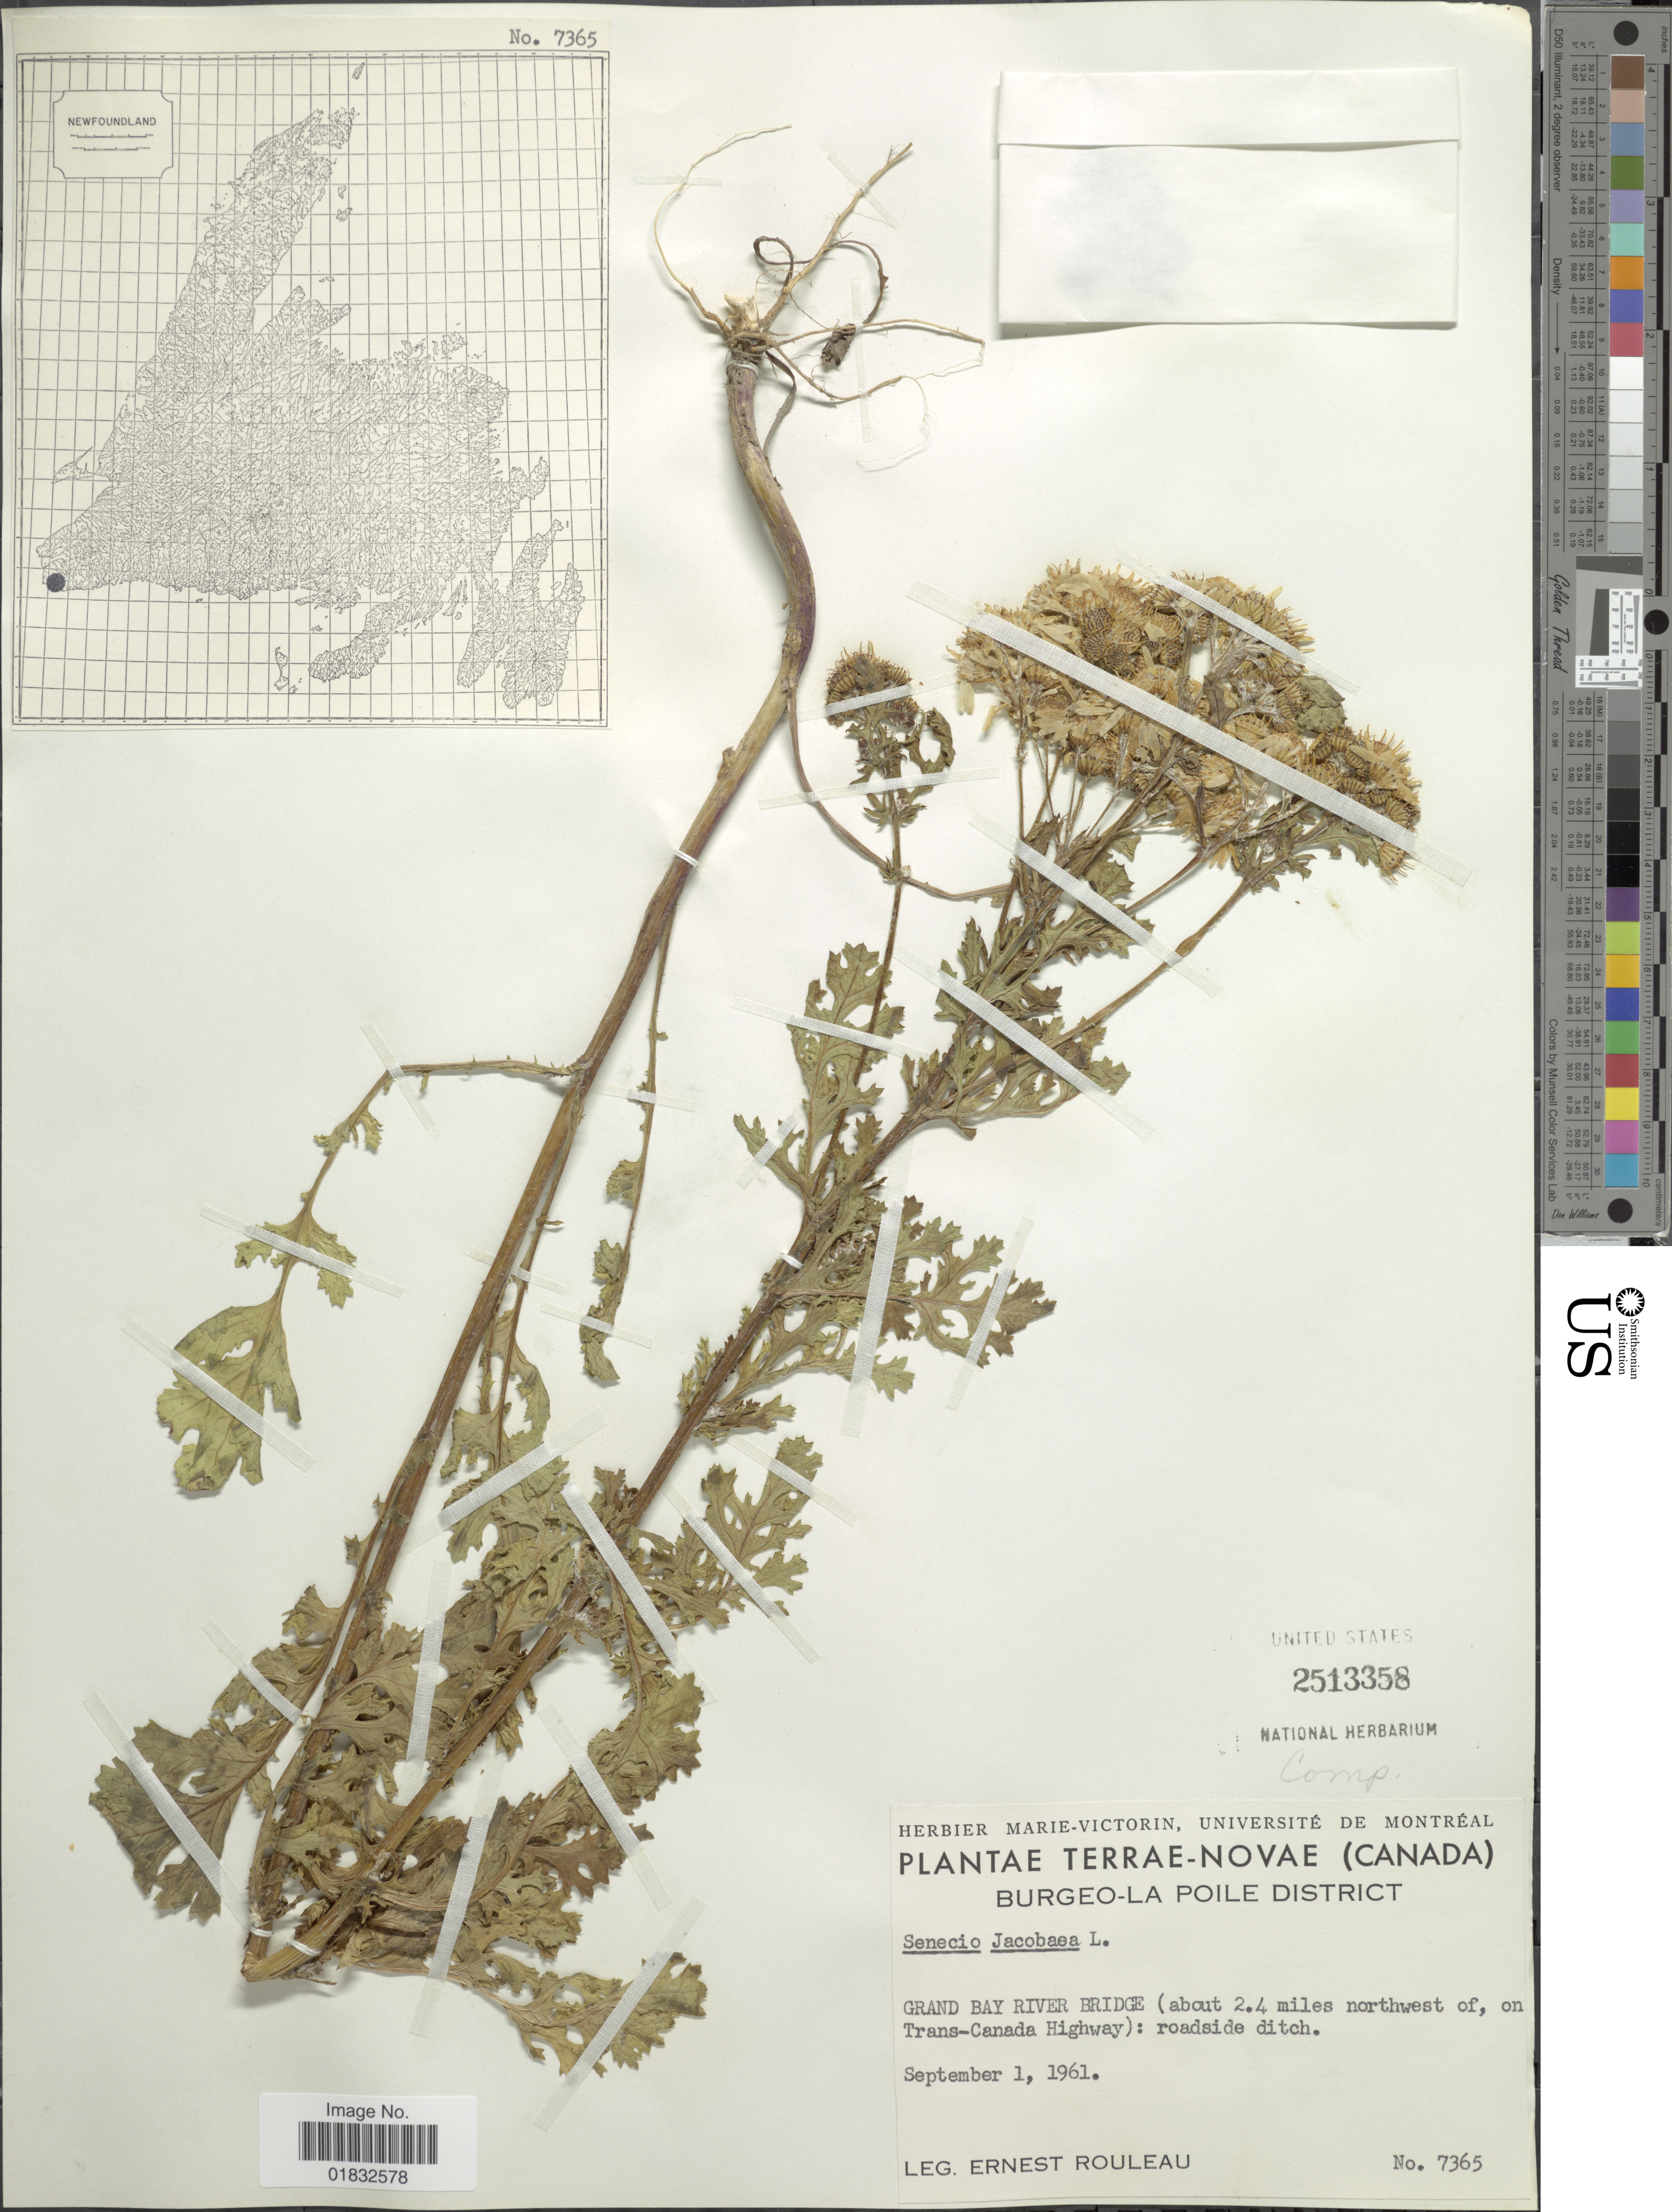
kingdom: Plantae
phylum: Tracheophyta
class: Magnoliopsida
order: Asterales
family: Asteraceae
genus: Jacobaea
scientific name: Jacobaea vulgaris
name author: Gaertn.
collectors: E. Rouleau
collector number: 7365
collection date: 1961-09-01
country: Canada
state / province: Newfoundland and Labrador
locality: Terrae-Novae, Burgeo-La Poile District, Grand Bay River bridge (about 2.4 miles northwest of, on Trans-Canada Highway): roadside ditch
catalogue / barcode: US 2513358